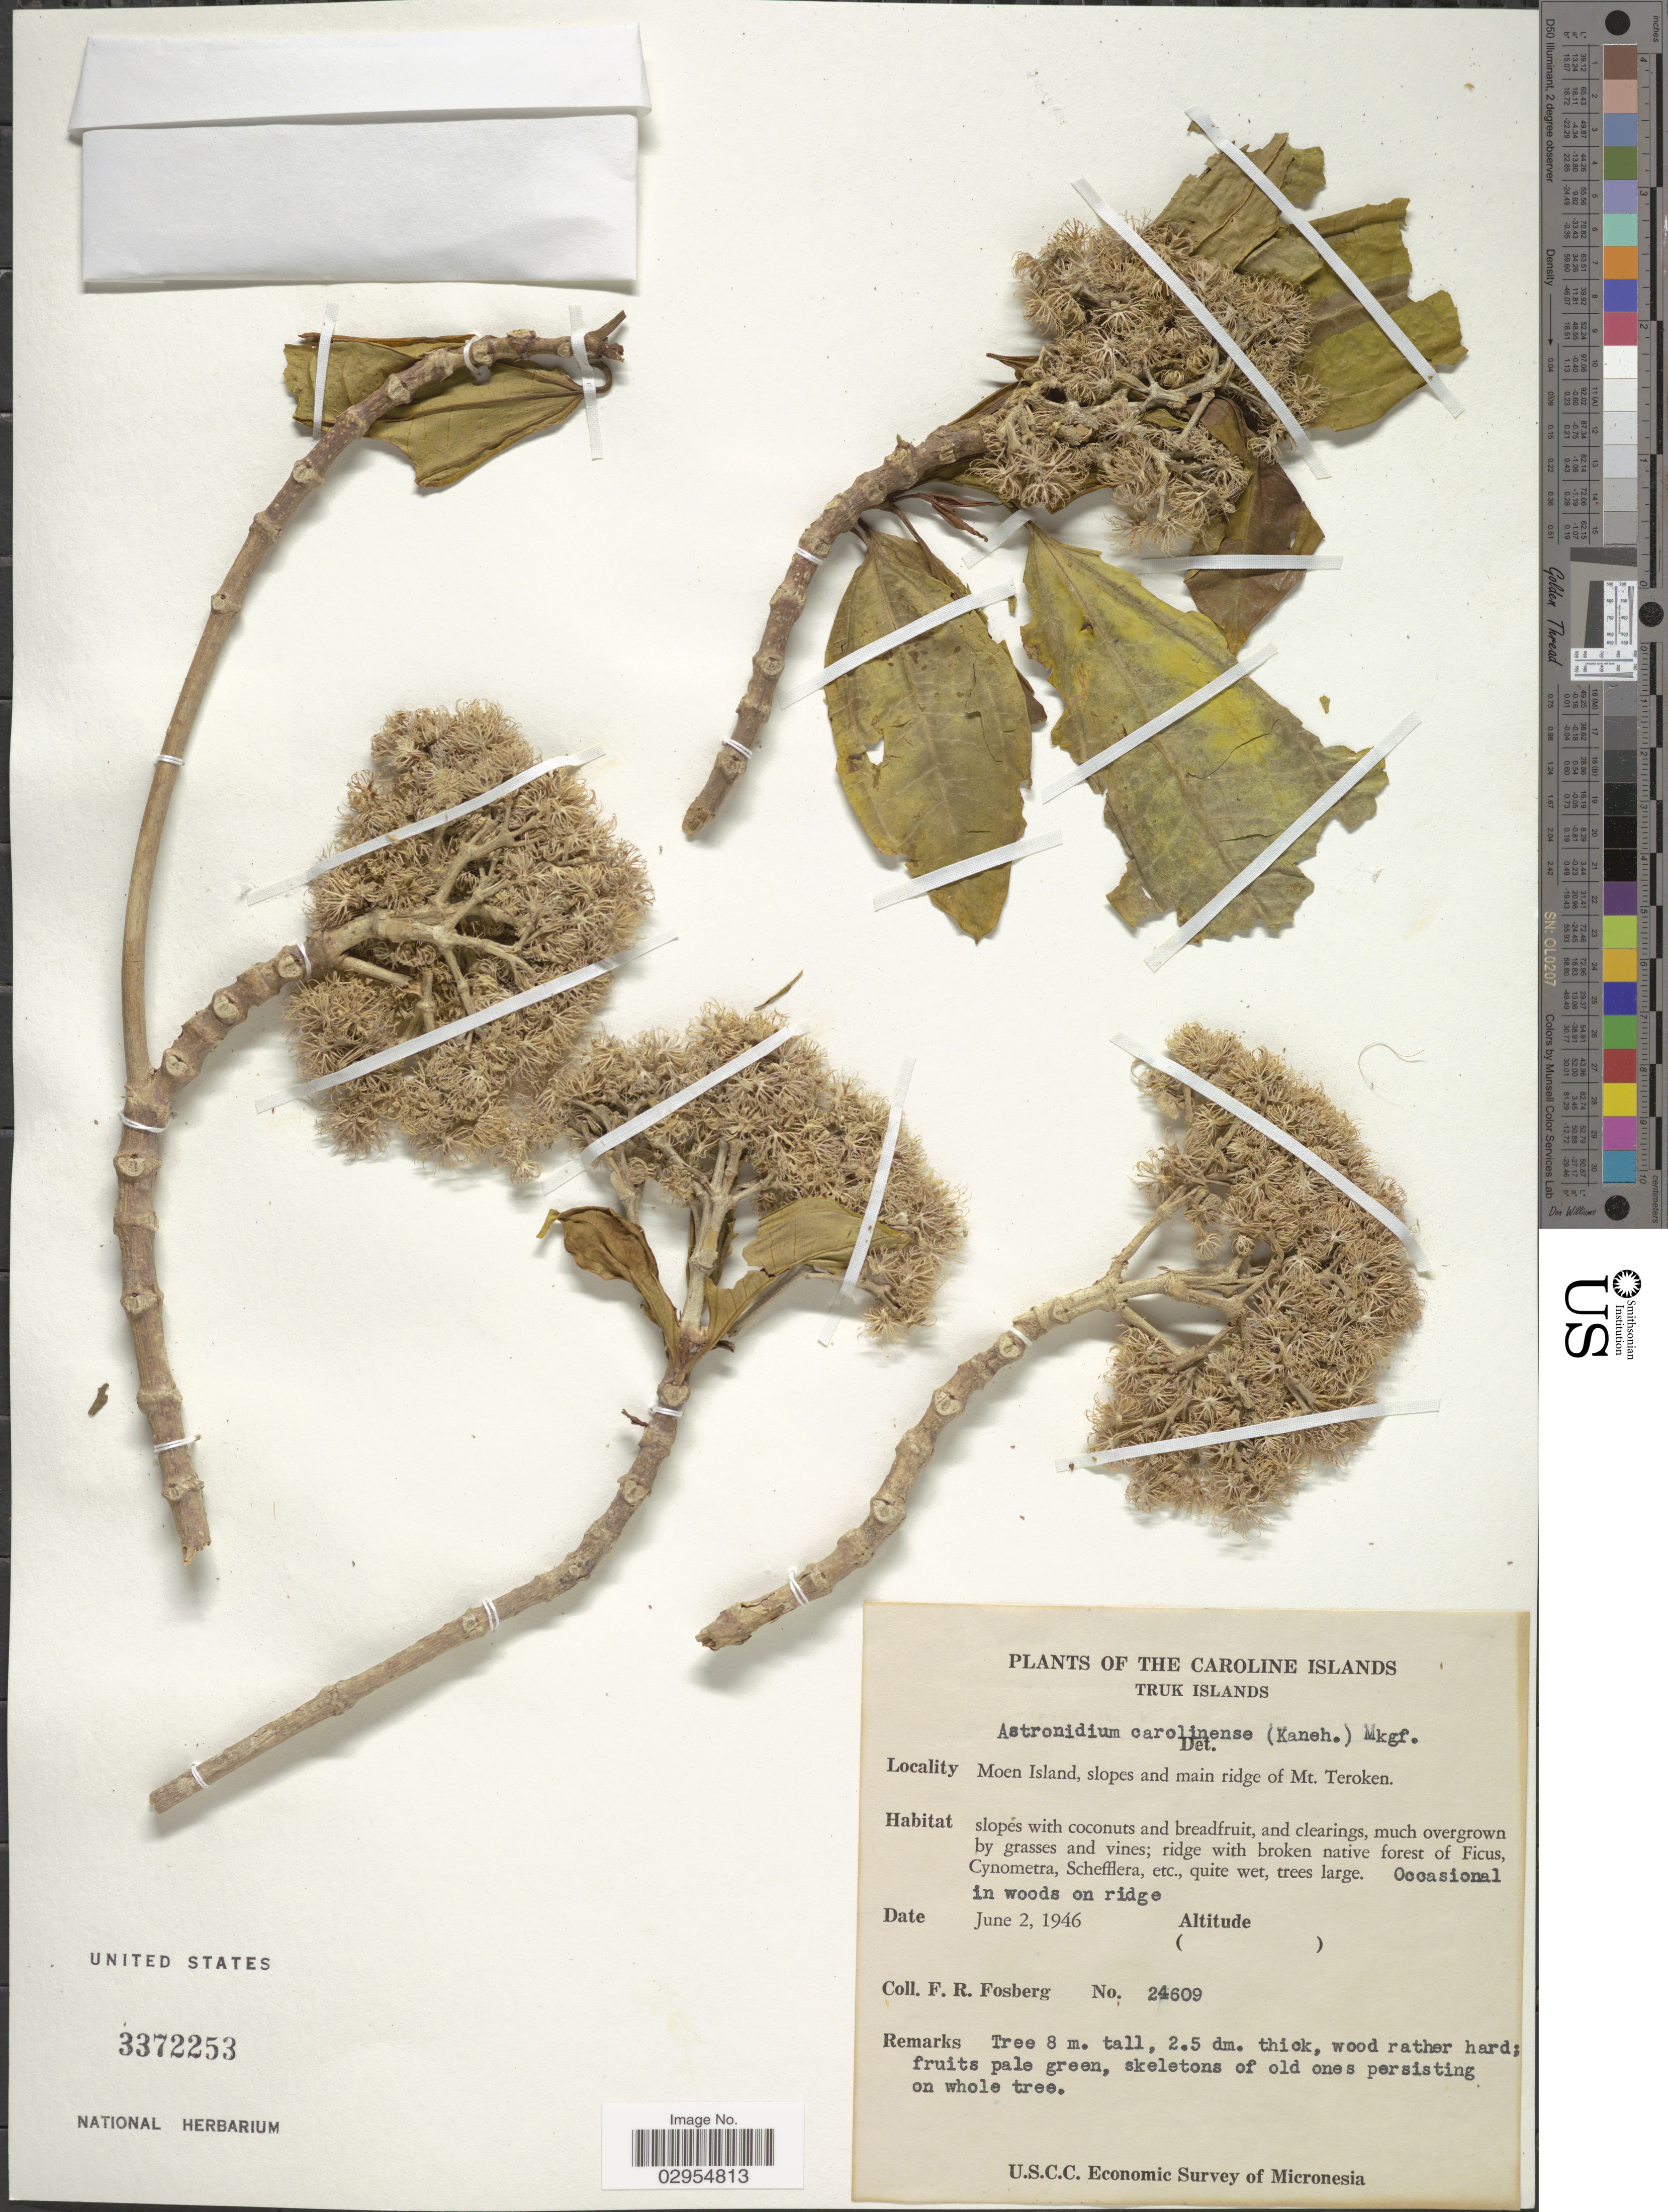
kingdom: Plantae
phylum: Tracheophyta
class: Magnoliopsida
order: Myrtales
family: Melastomataceae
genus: Astronidium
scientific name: Astronidium carolinense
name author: (Kaneh.) Markgr.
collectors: F. R. Fosberg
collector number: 24609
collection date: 1946-06-02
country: Micronesia, Federated States of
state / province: Truk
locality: The Caroline Islands, Truk Islands. Moen Island, slopes and main ridge of Mt. Teroken.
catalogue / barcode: US 3372253